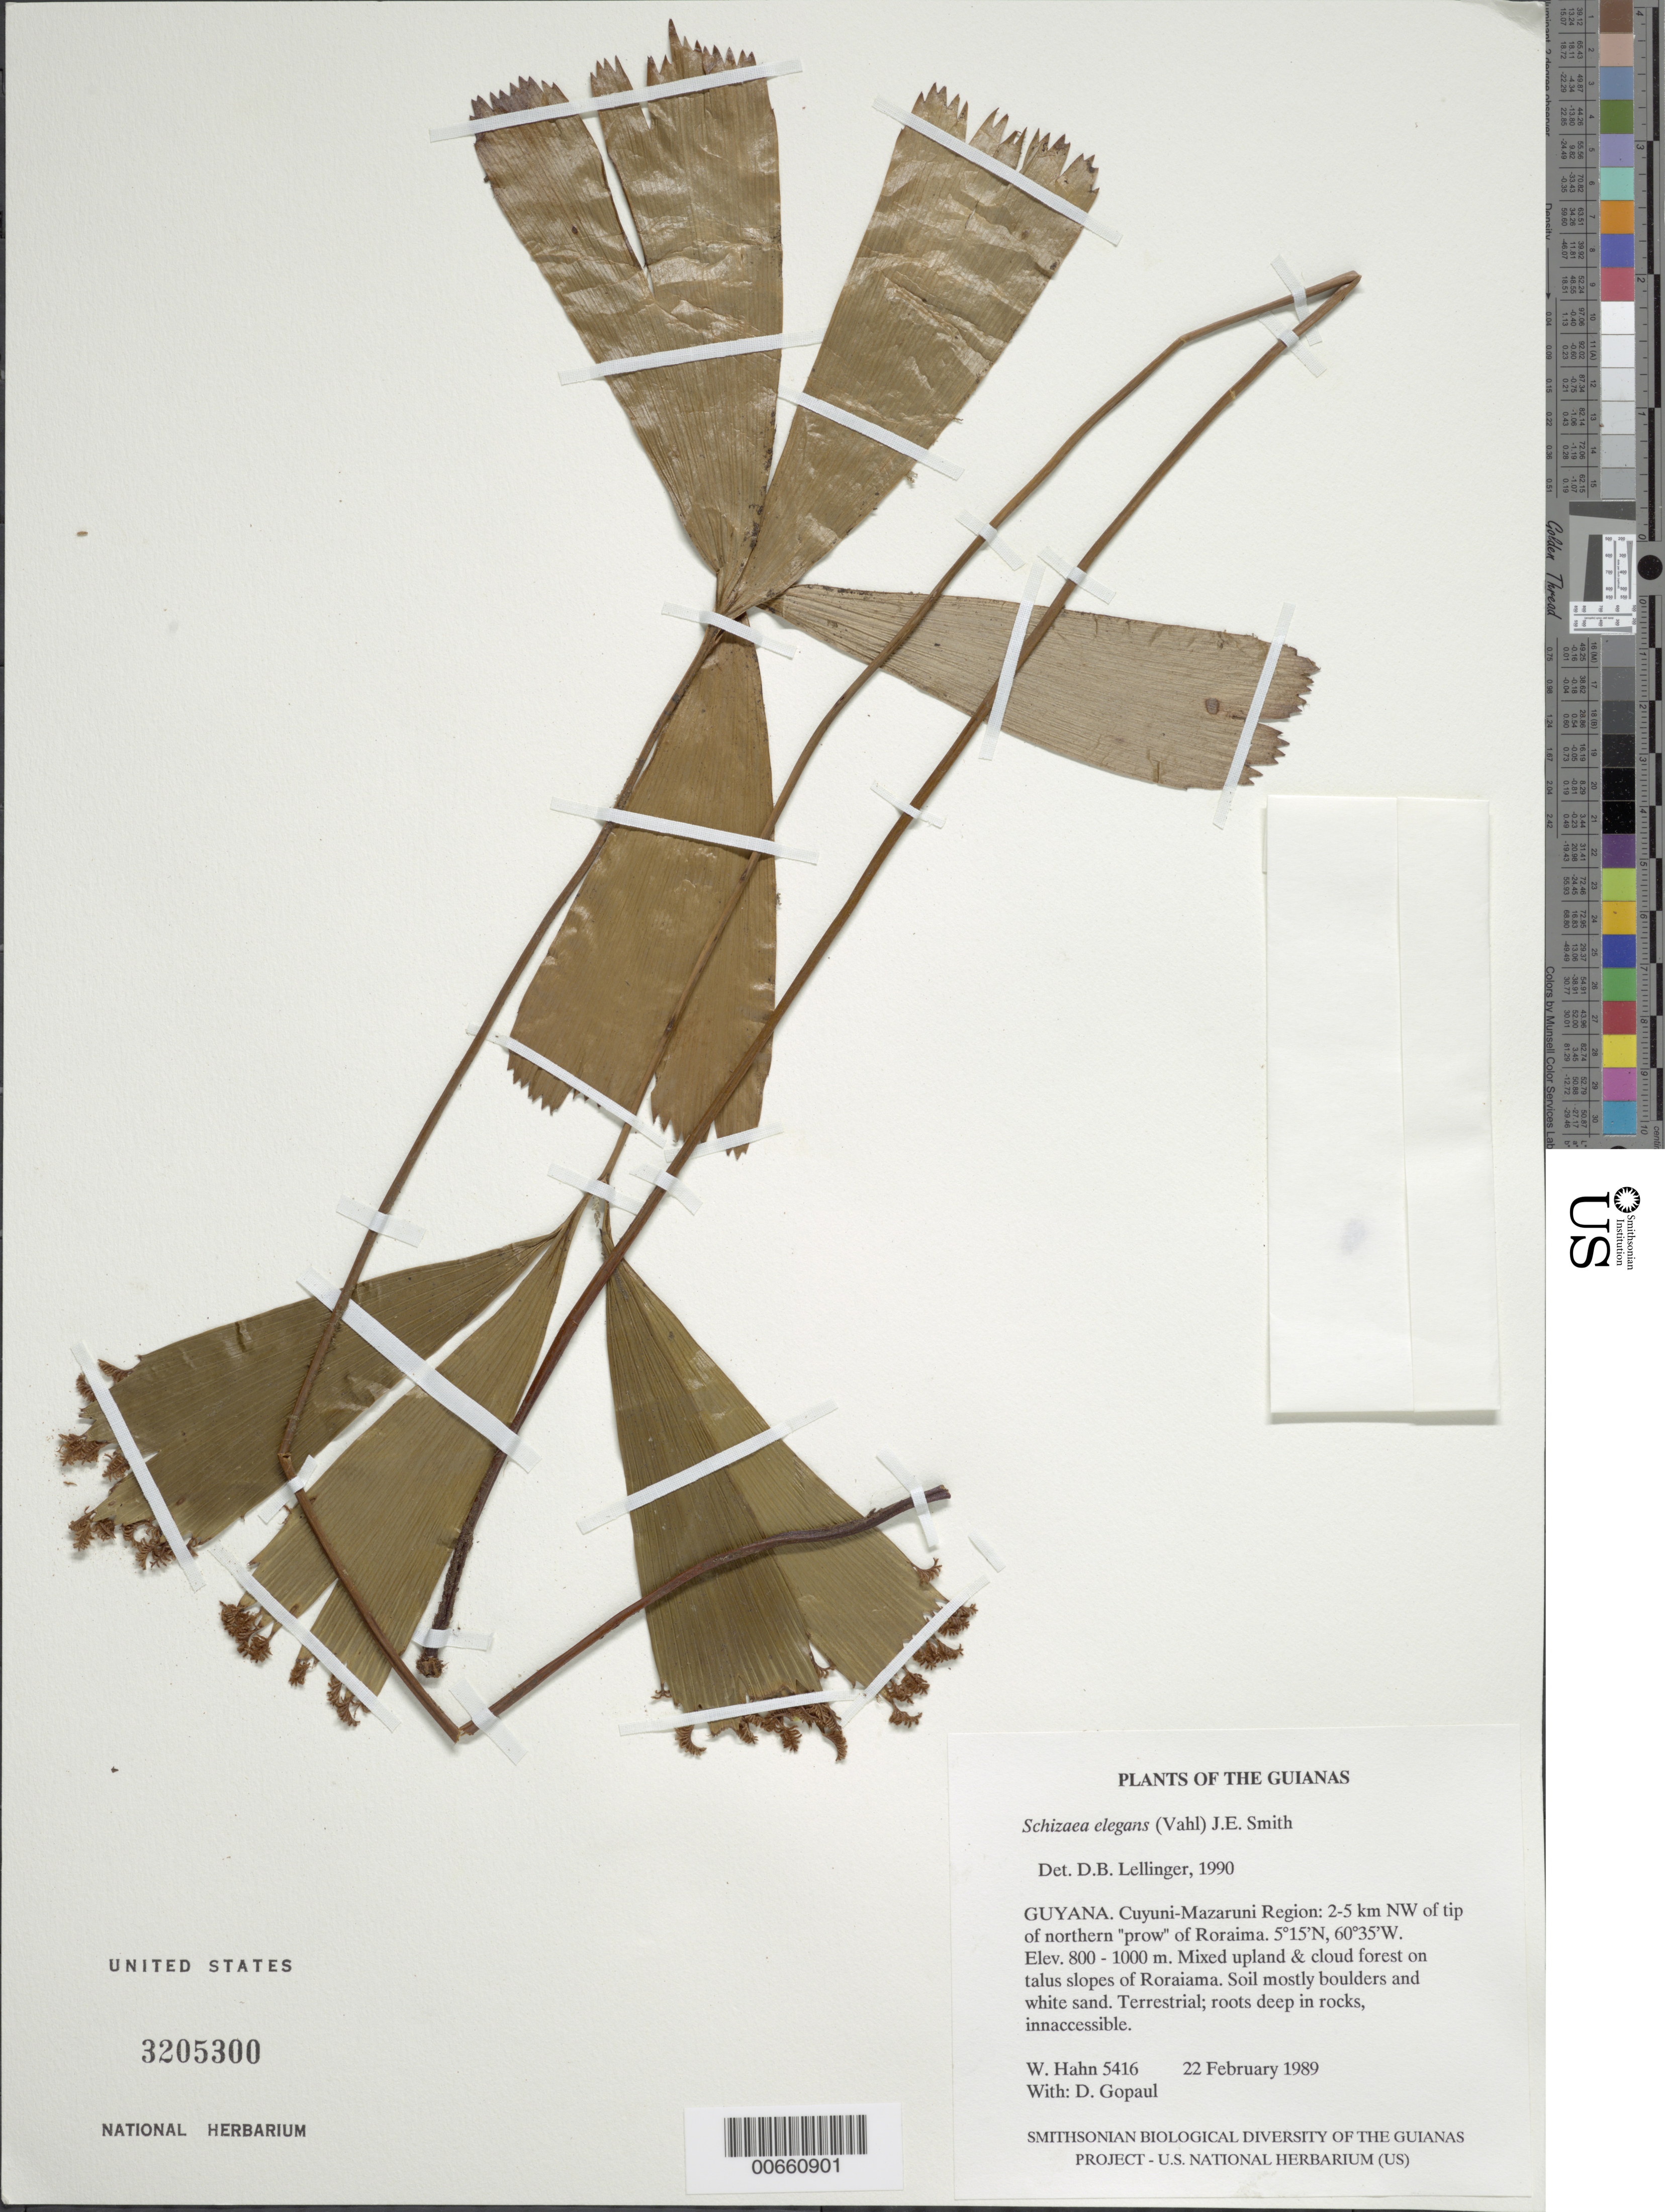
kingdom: Plantae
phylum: Tracheophyta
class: Polypodiopsida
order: Schizaeales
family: Schizaeaceae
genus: Schizaea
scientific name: Schizaea elegans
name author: (Vahl) Sw.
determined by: Lellinger, David B., (BOT), Smithsonian Institution - National Museum of Natural History (UNITED STATES)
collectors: W. Hahn & D. Gopaul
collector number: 5416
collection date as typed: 22 February 1989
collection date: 1989-02-22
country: Guyana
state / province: Cuyuni-Mazaruni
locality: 2-5 km NW of tip of northern "prow" of Roraima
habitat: Mixed upland & cloud forest on talus slopes of Roraiama. Soil mostly boulders and white sand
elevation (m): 800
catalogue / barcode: US 3205300